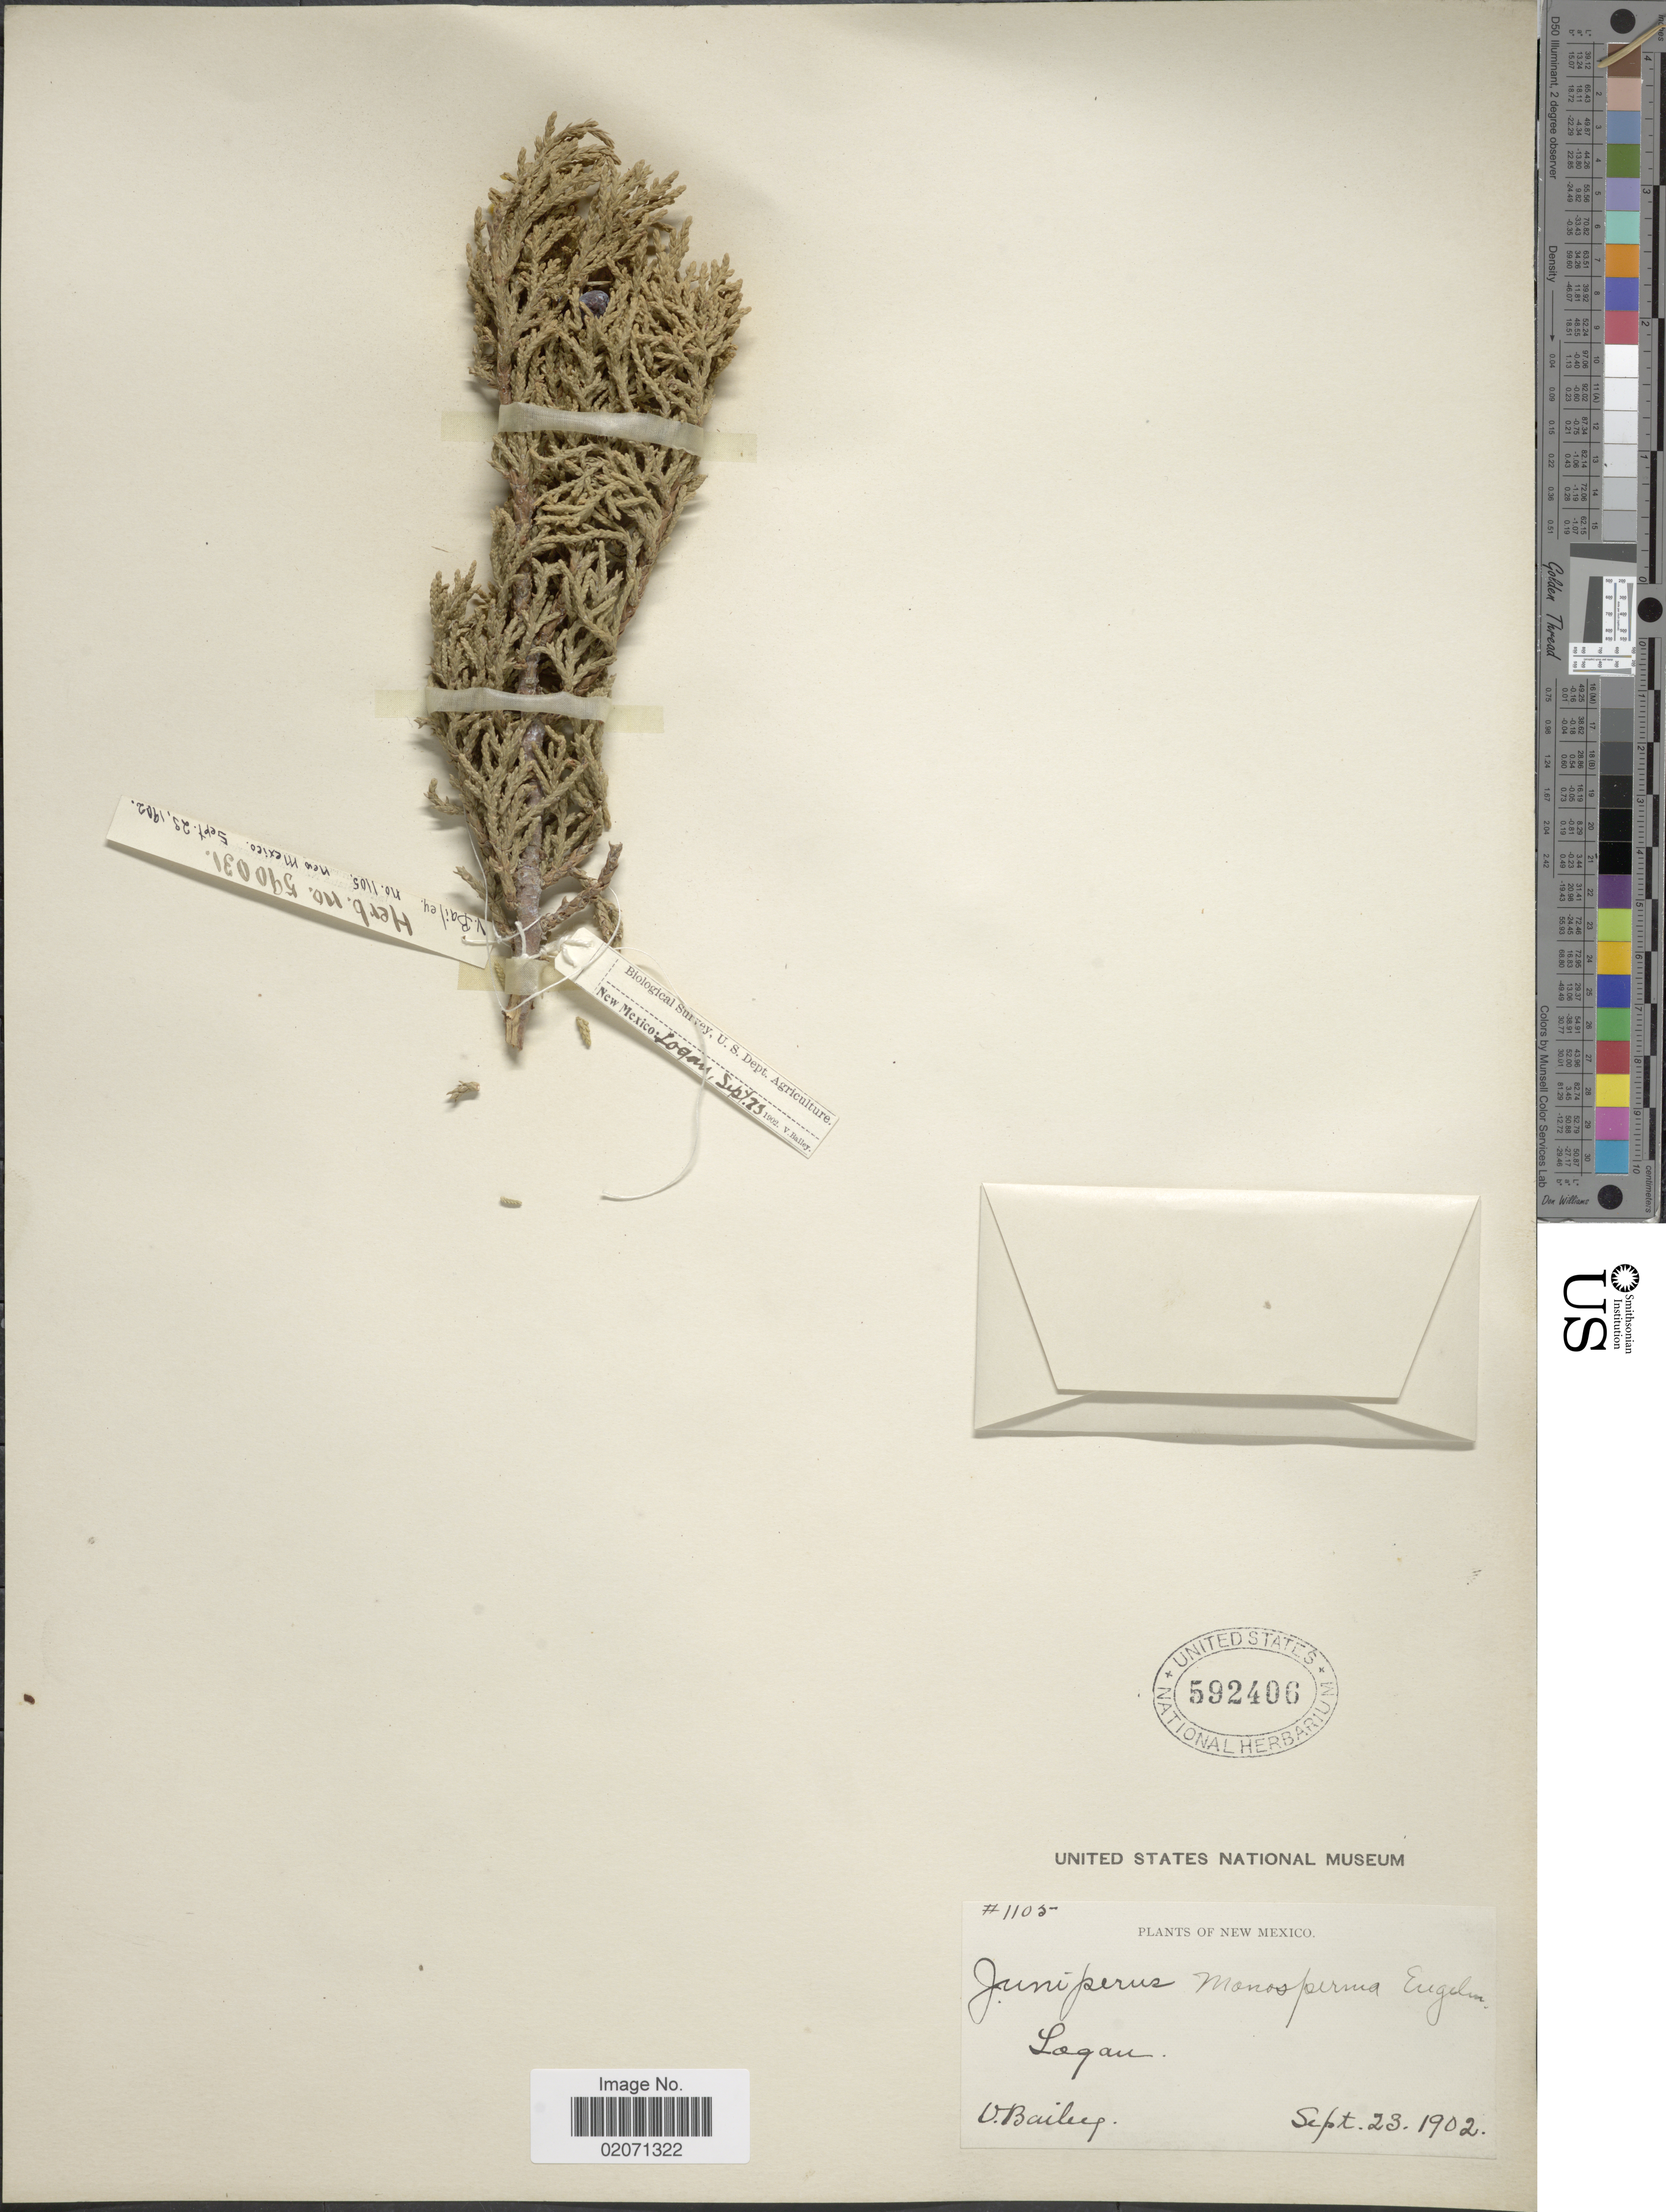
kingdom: Plantae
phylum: Tracheophyta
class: Pinopsida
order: Pinales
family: Cupressaceae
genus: Juniperus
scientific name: Juniperus monosperma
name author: (Engelm.) Sarg.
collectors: V. Bailey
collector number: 1105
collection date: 1902-09-23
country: United States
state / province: New Mexico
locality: Logan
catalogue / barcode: US 592406